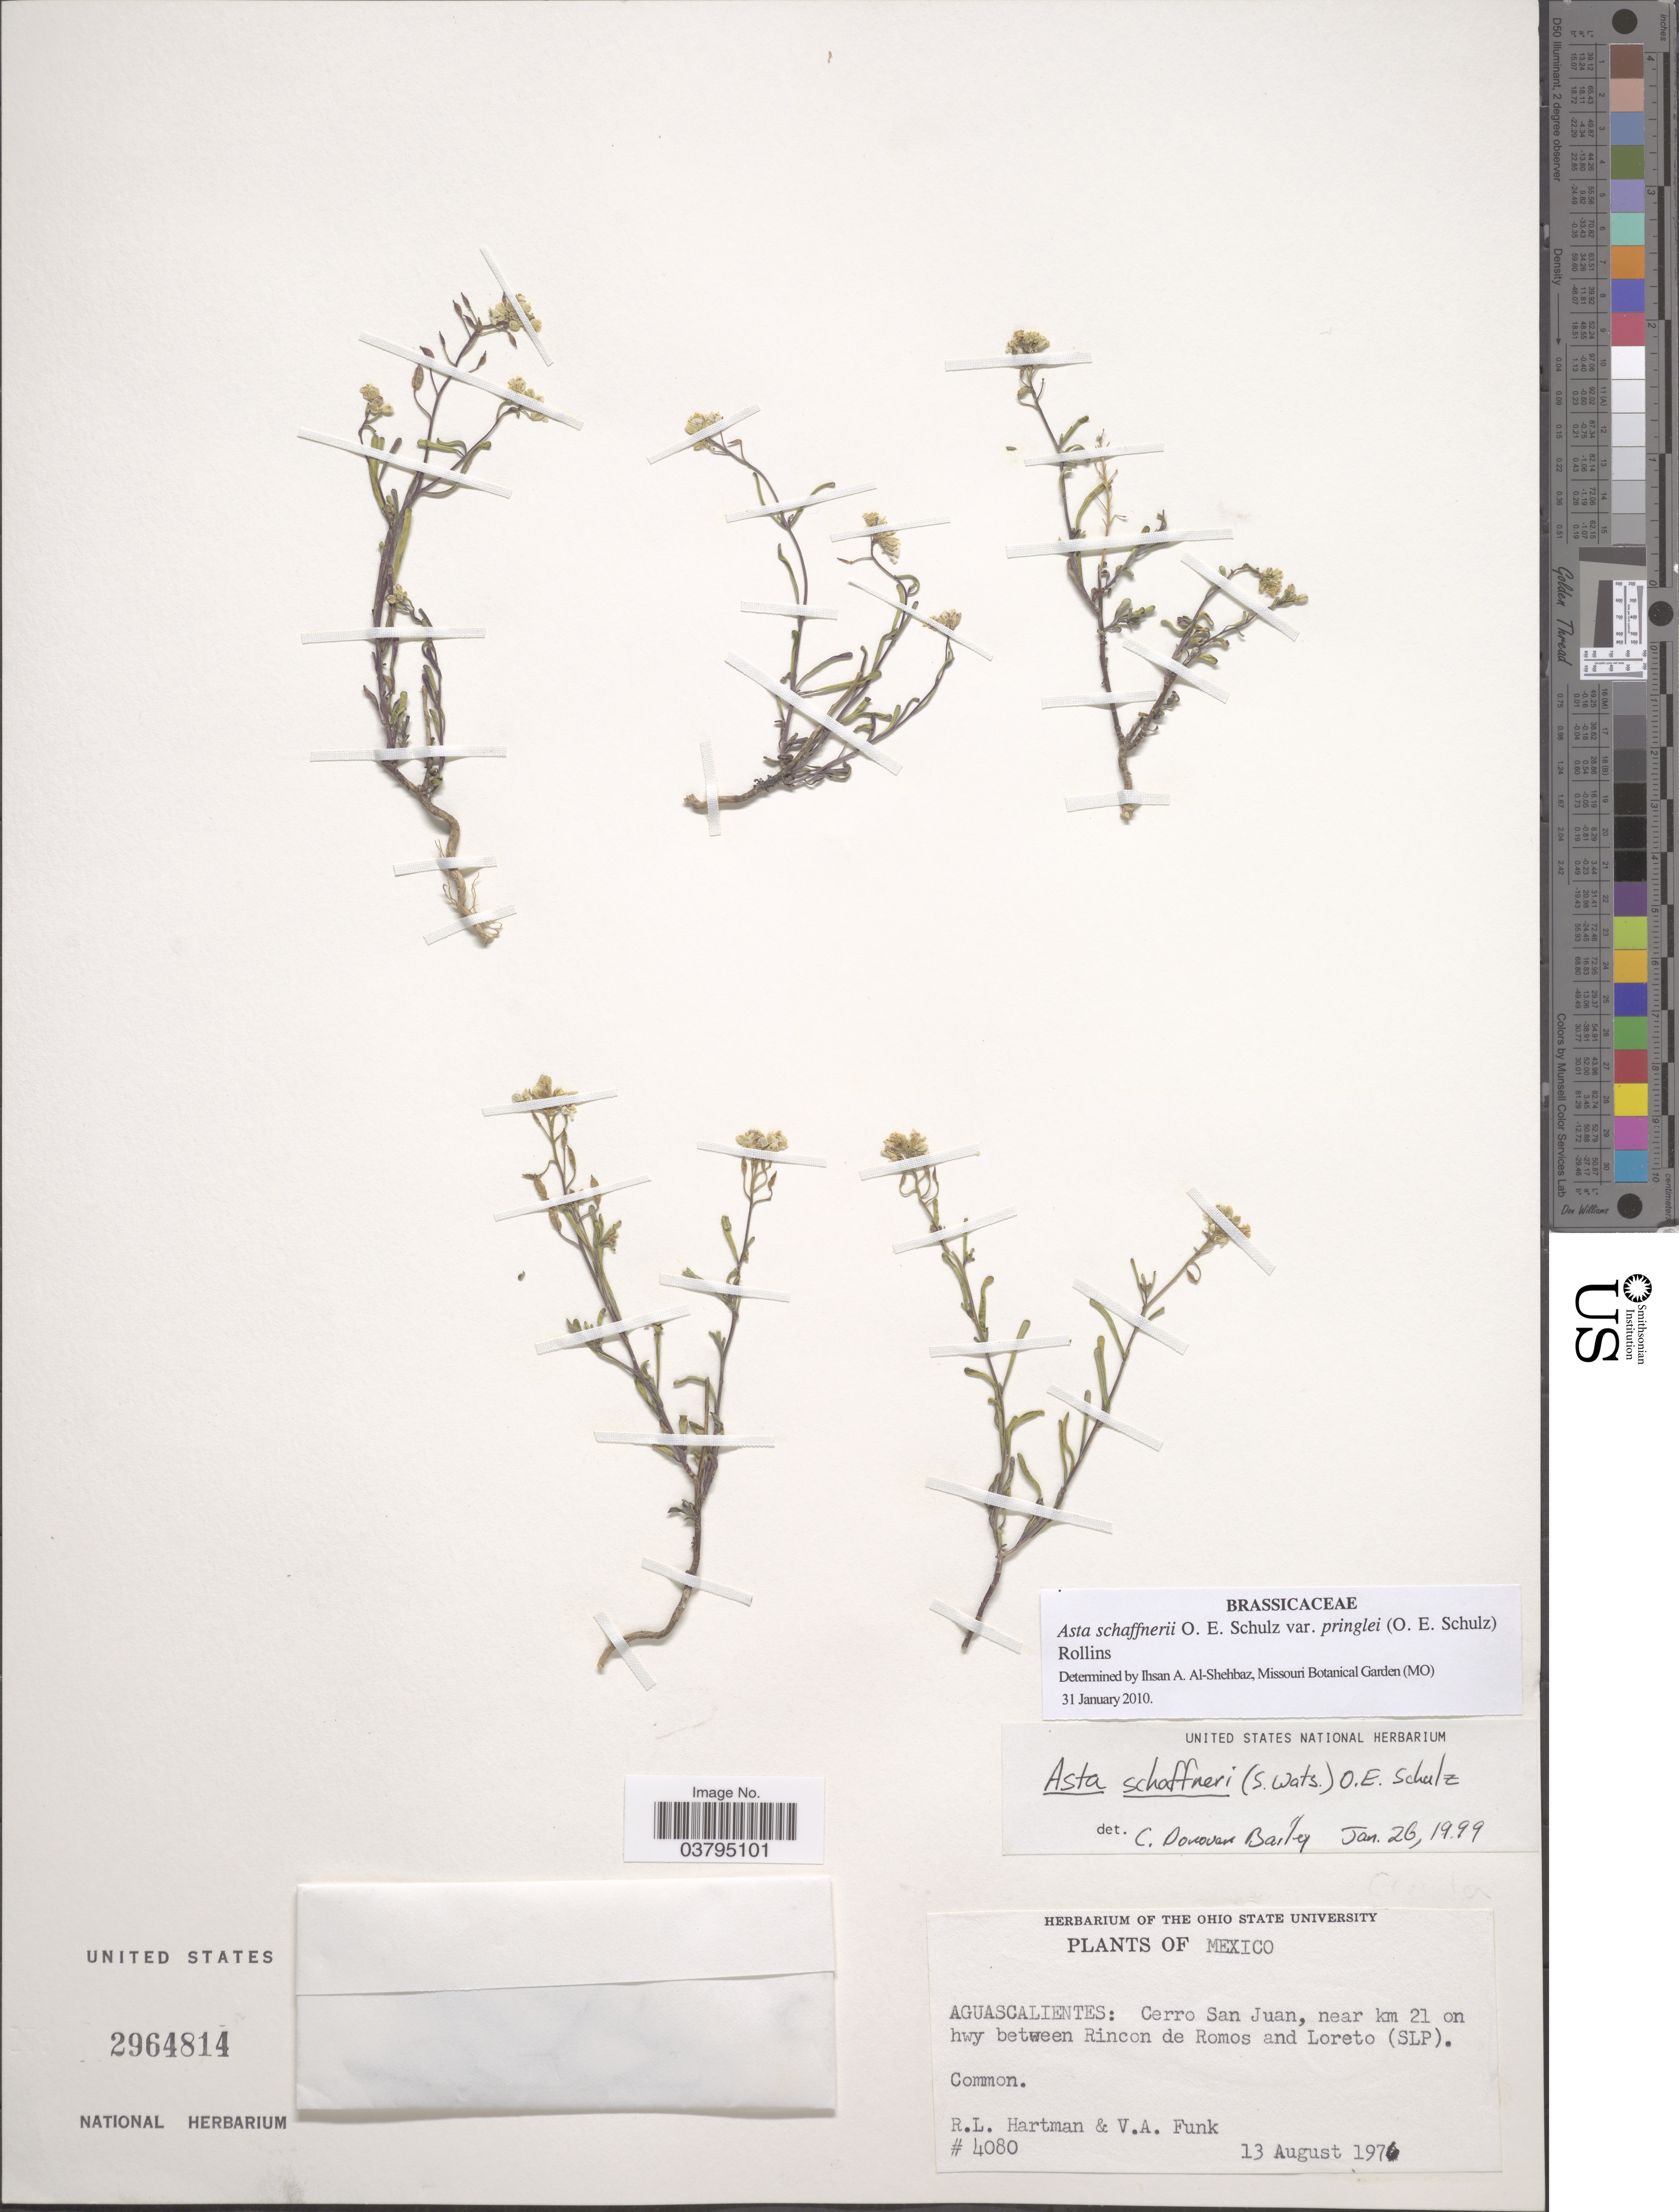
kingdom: Plantae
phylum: Tracheophyta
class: Magnoliopsida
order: Brassicales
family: Brassicaceae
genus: Asta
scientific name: Asta schaffneri var. pringlei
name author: (O.E. Schulz) Rollins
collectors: R. Hartman & V. Funk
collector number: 4080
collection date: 1976-08-13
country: Mexico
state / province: Aguascalientes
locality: Cerro San Juan, near km 21 on hwy between Rincon de Romos and Loreta ( SLP).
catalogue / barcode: US 2964814